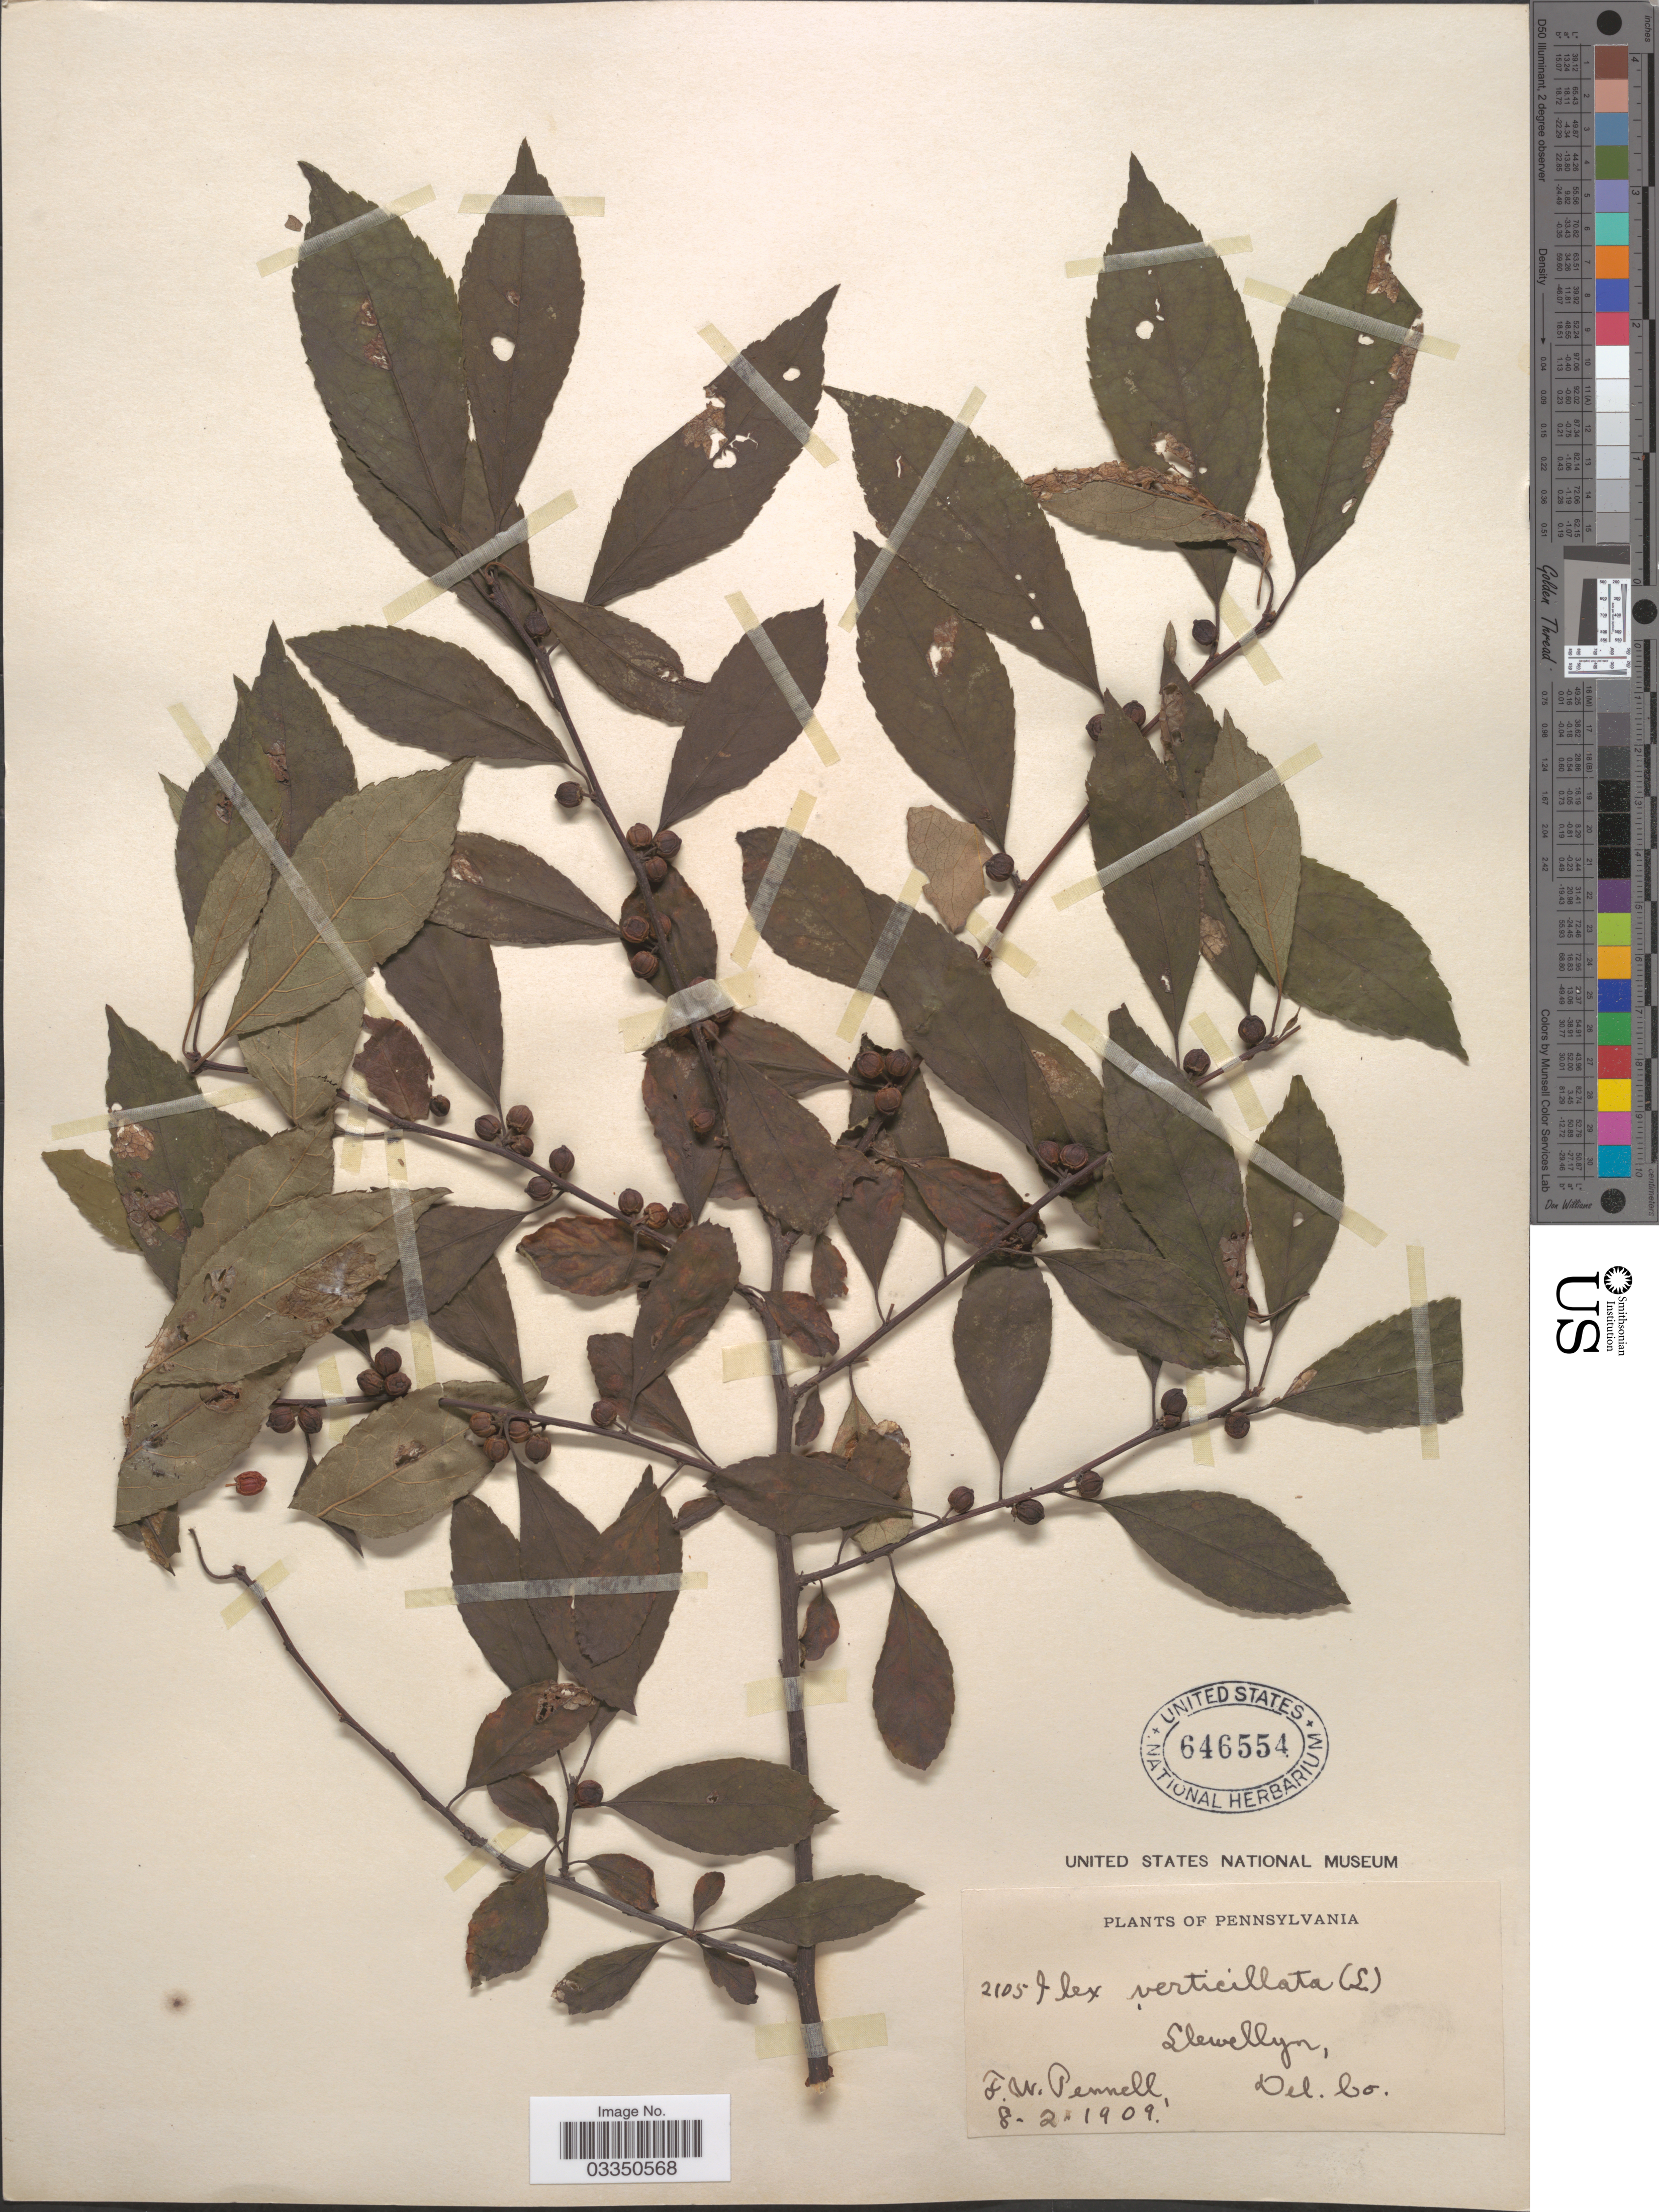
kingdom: Plantae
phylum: Tracheophyta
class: Magnoliopsida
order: Aquifoliales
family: Aquifoliaceae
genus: Ilex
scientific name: Ilex verticillata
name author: (L.) A. Gray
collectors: F. W. Pennell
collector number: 2105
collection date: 1909-02-08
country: United States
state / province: Pennsylvania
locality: Llewellyn, Del. Co.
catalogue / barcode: US 646554